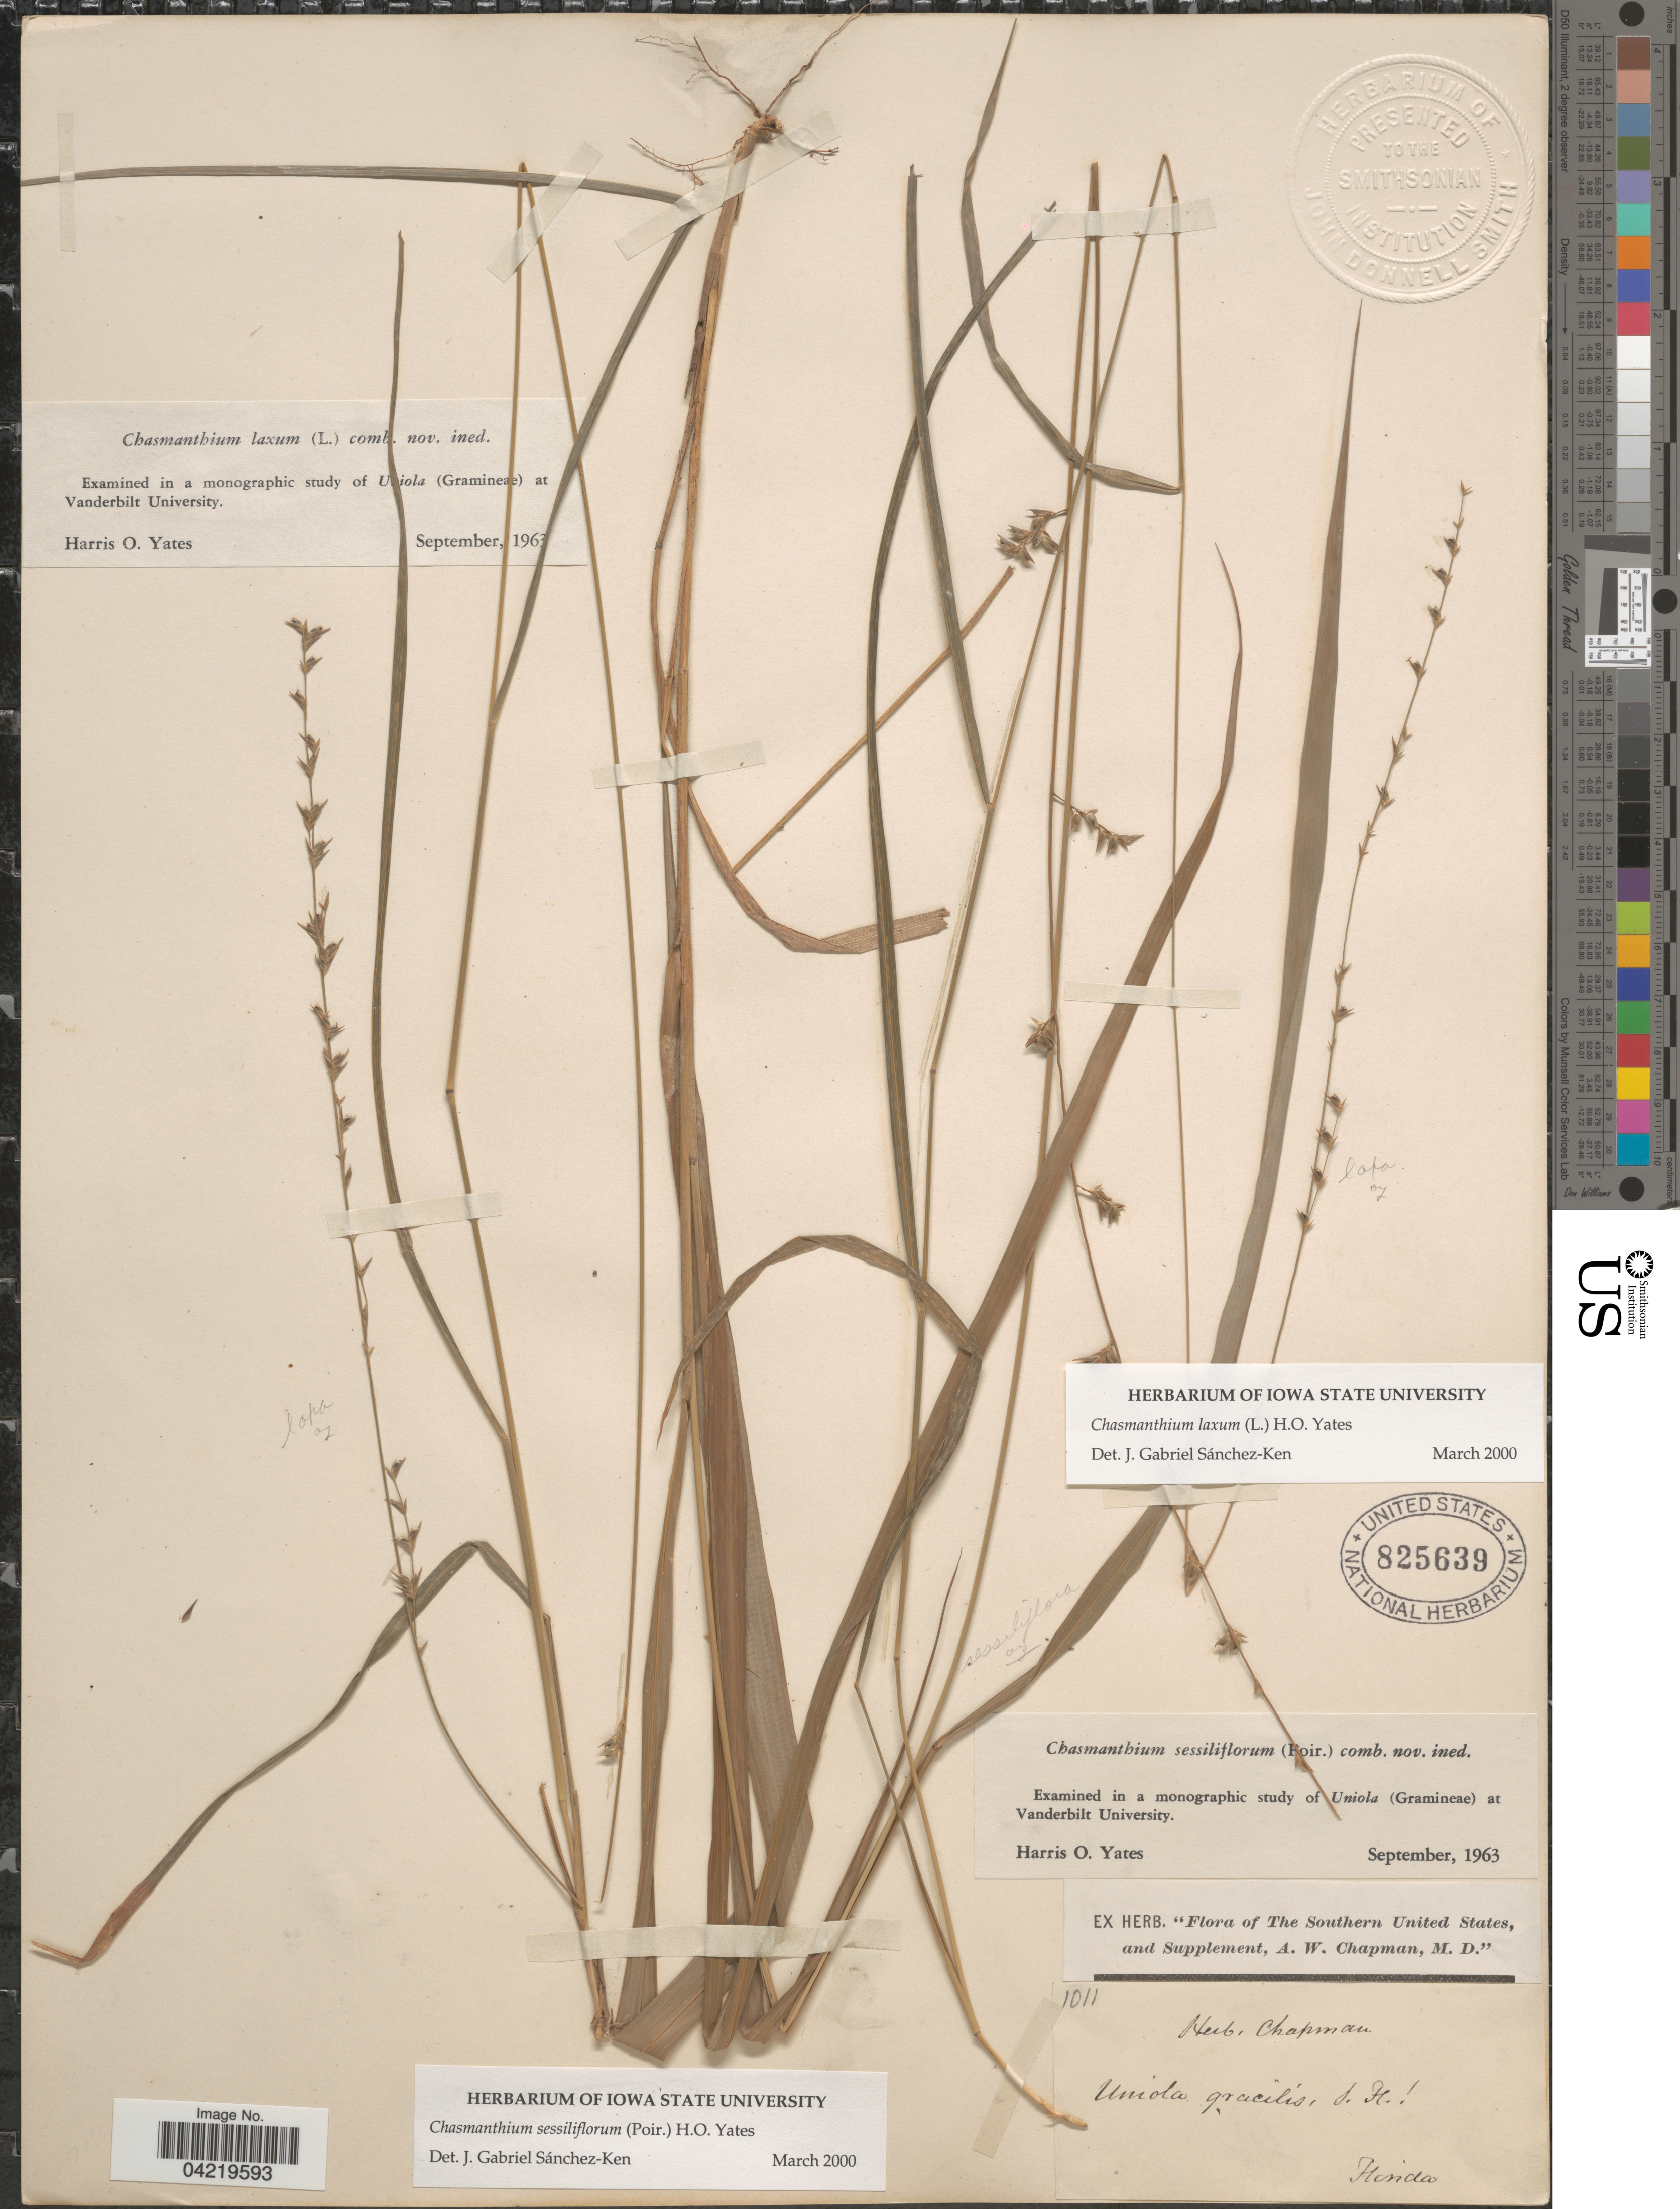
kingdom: Plantae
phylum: Tracheophyta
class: Liliopsida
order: Poales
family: Poaceae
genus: Chasmanthium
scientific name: Chasmanthium laxum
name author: (L.) H.O. Yates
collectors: ex herb. A.W. Chapman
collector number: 1011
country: United States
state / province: Florida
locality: The Southern United States.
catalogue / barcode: US 825639